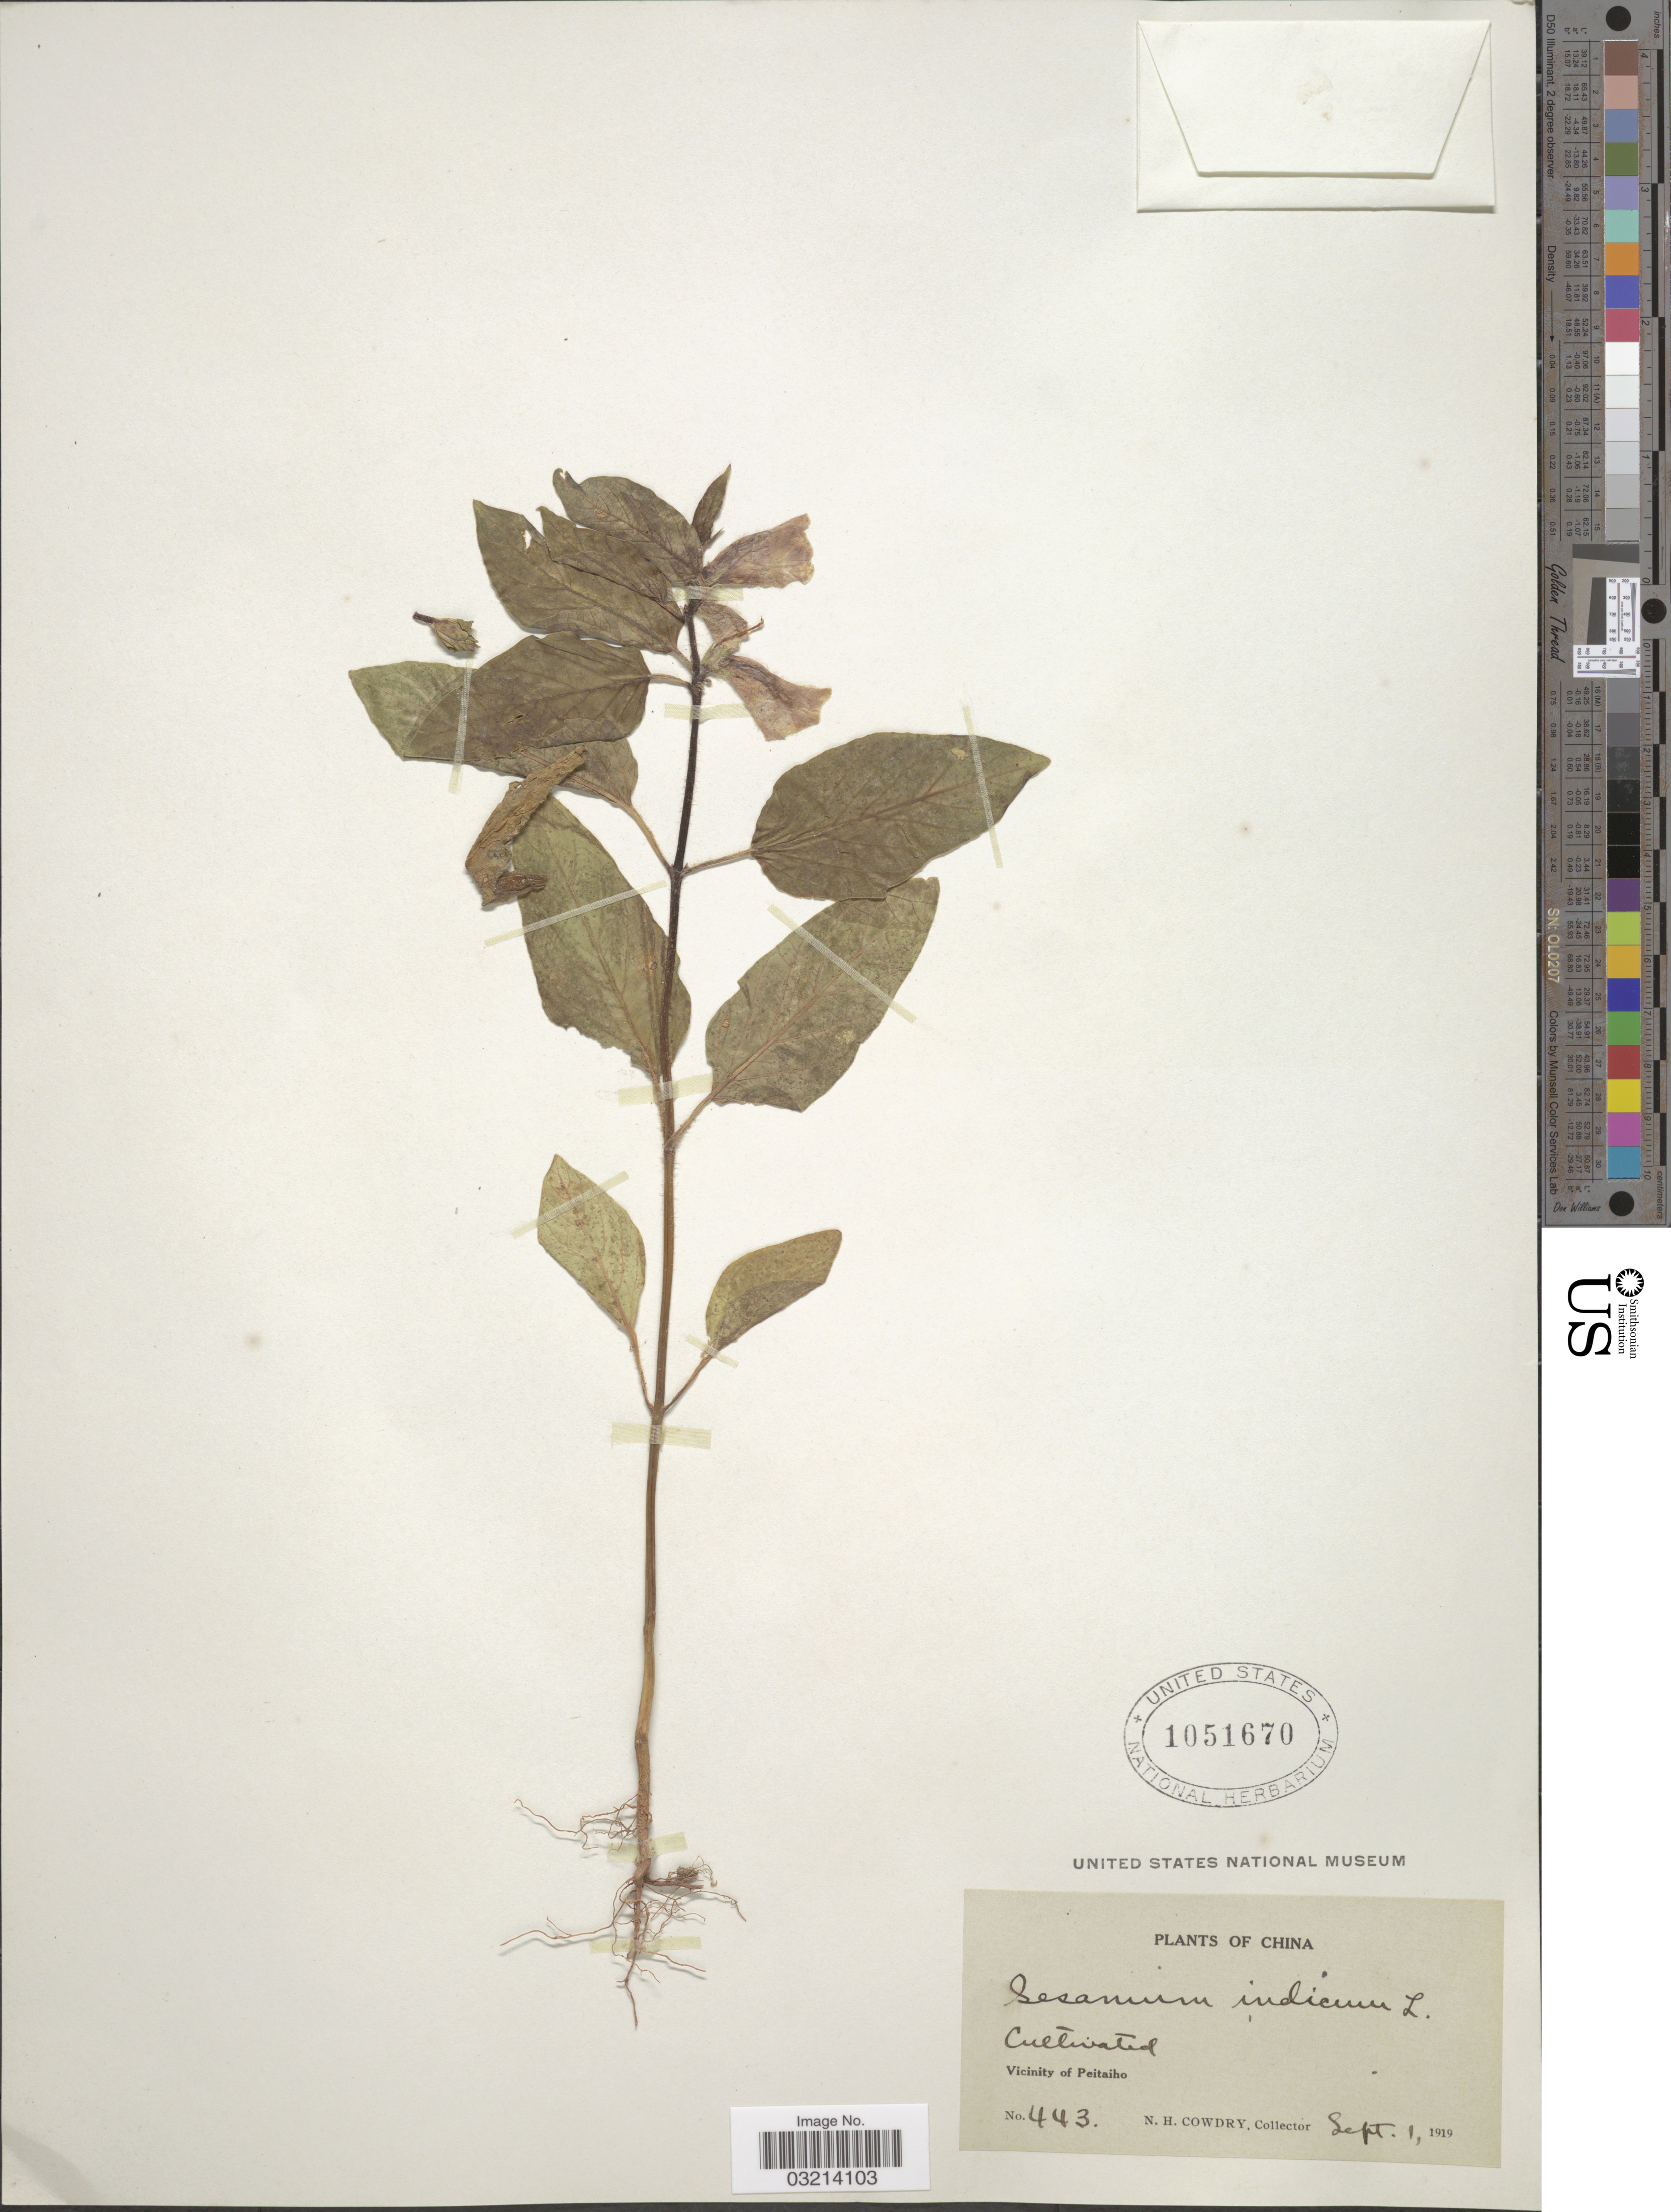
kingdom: Plantae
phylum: Tracheophyta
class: Magnoliopsida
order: Lamiales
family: Pedaliaceae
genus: Sesamum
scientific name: Sesamum indicum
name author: L.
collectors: N. H. Cowdry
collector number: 443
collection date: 1919-09-01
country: China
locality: Vicinity of Peitaiho.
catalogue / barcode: US 1051670